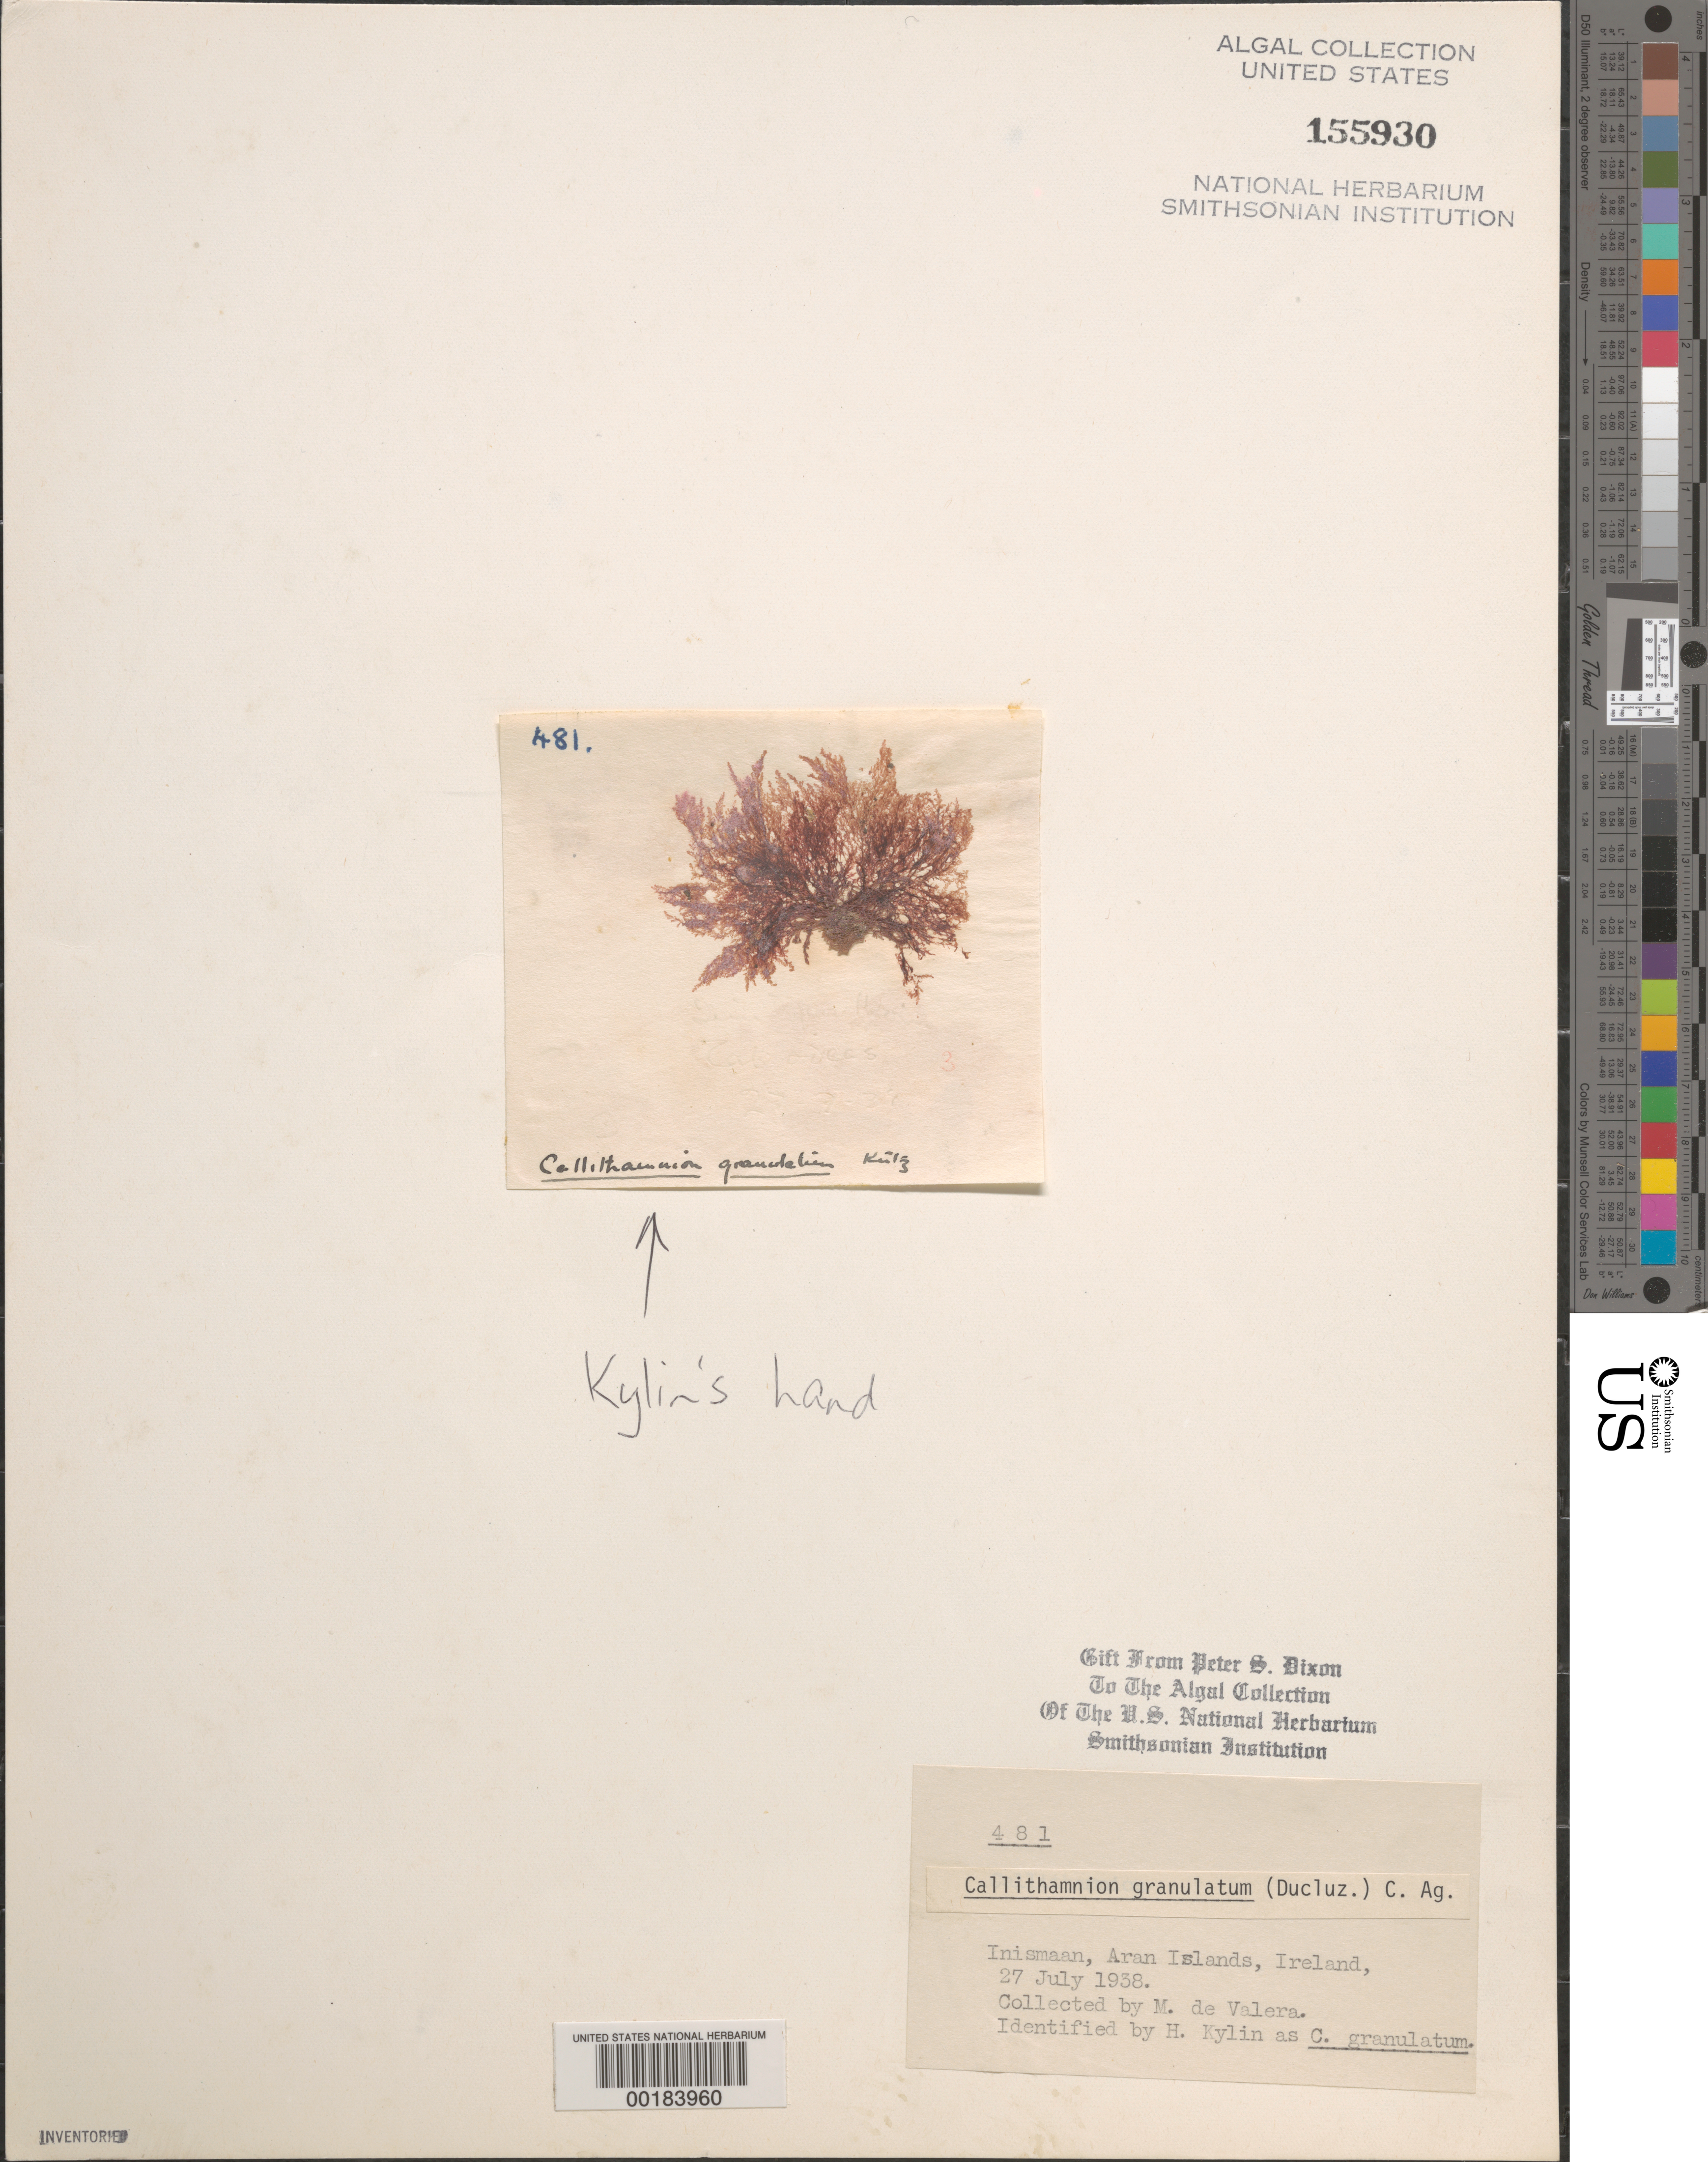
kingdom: Plantae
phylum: Rhodophyta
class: Florideophyceae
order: Ceramiales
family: Callithamniaceae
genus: Callithamnion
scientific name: Callithamnion granulatum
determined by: Kylin, J. H.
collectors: M. De Valera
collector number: PSD 481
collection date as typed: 27 Jul 1938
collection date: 1938-07-27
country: Ireland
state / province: Connaught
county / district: Galway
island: Inishmaan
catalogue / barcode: US 155930